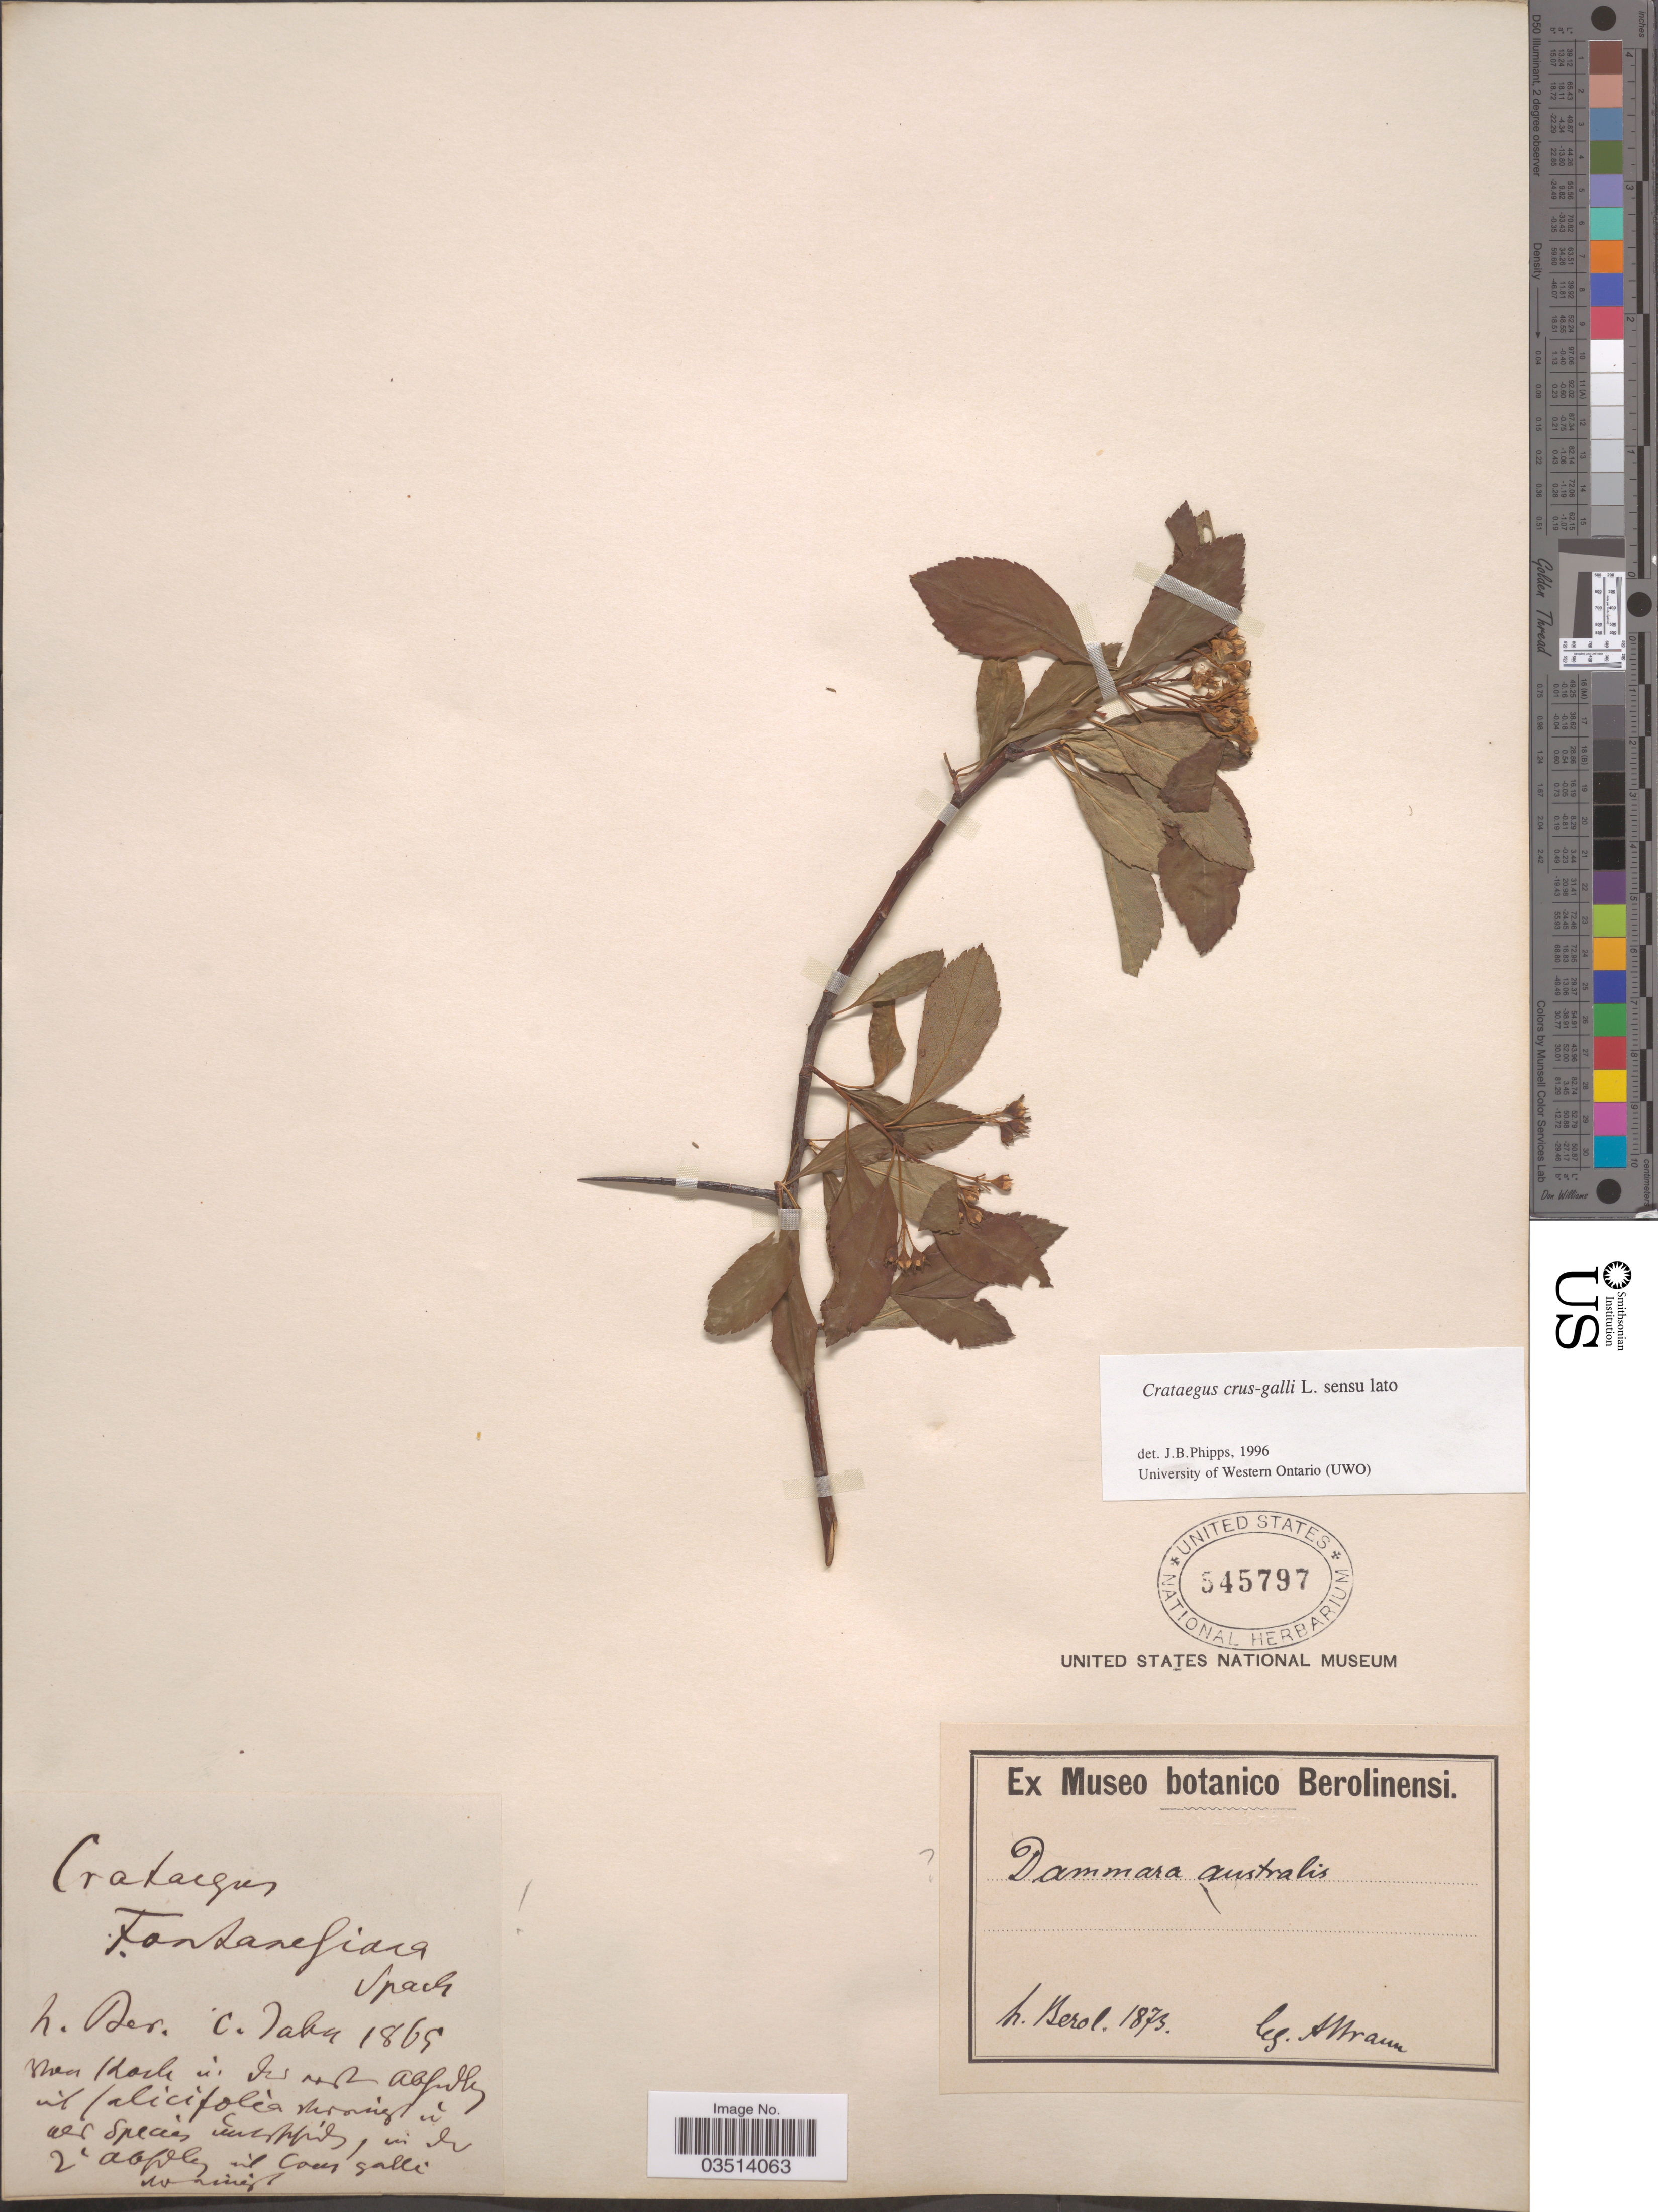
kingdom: Plantae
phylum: Tracheophyta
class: Magnoliopsida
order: Rosales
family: Rosaceae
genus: Crataegus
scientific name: Crataegus crus-galli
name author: L.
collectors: A. Braun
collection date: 1873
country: Germany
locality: H. Berol.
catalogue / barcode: US 545797